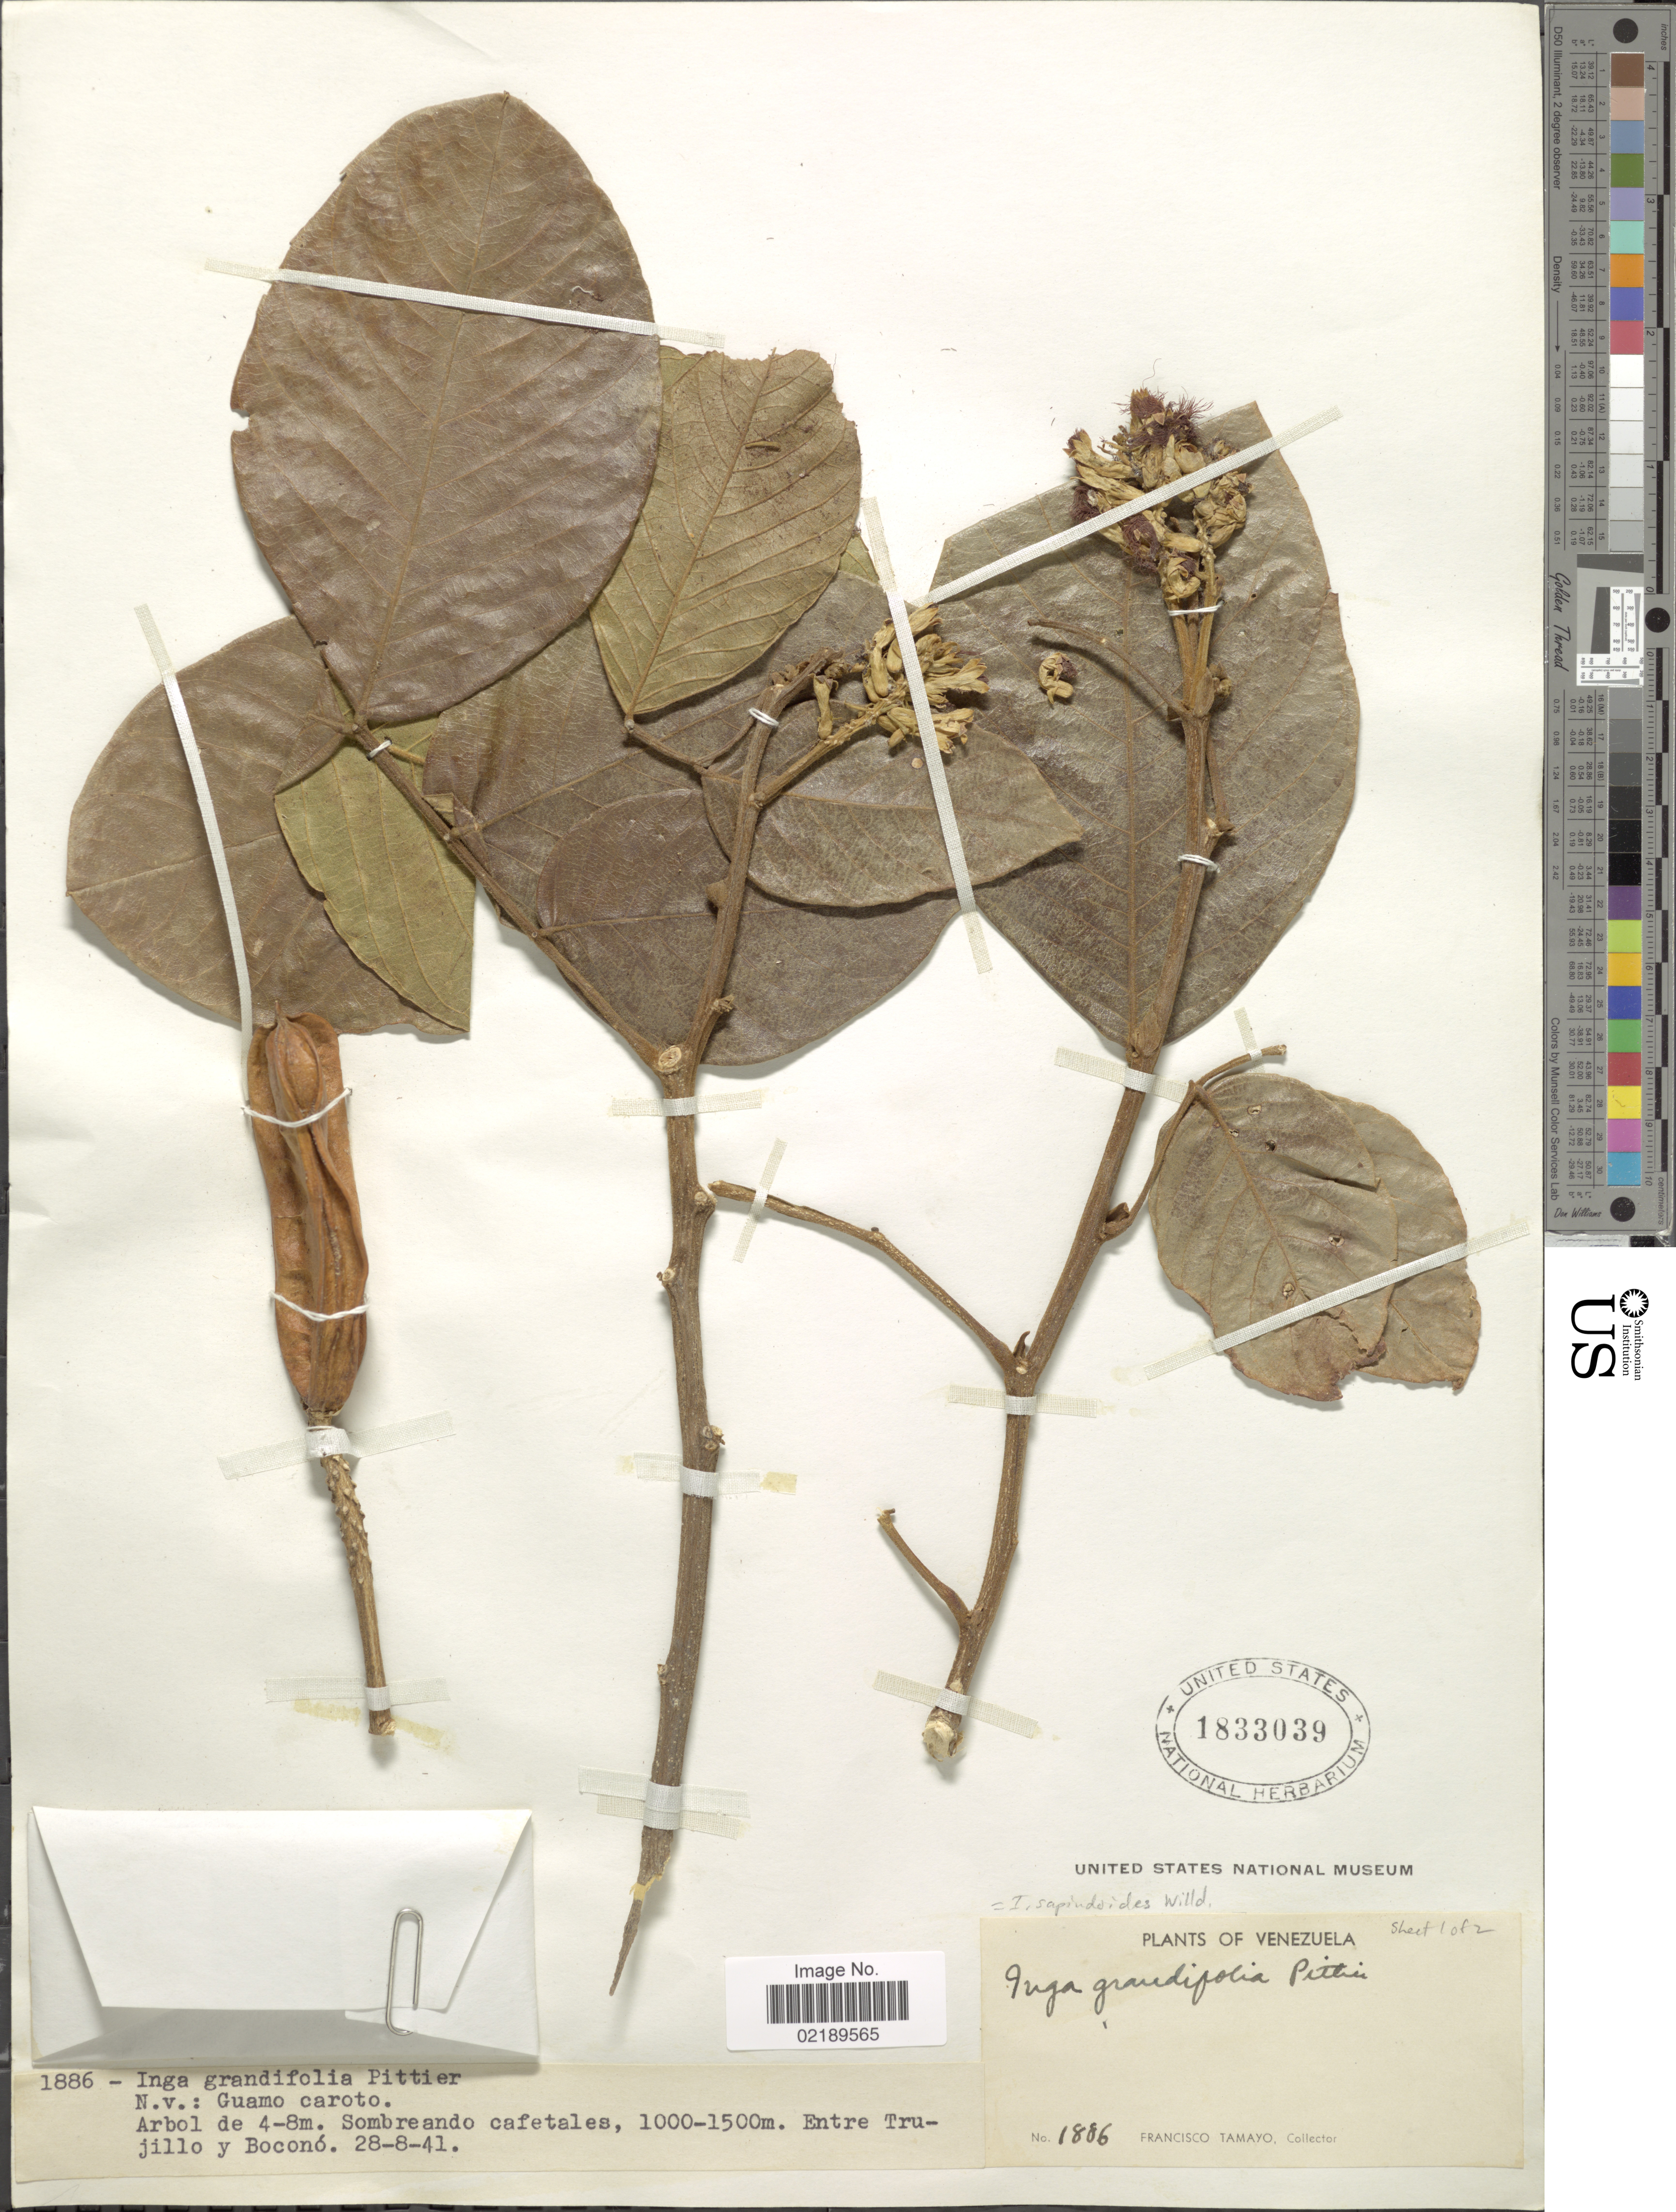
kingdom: Plantae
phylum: Tracheophyta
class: Magnoliopsida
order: Fabales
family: Fabaceae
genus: Inga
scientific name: Inga sapindoides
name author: Willd.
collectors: F. Tamayo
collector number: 1886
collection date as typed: Transcribed d/m/y: 28/8/41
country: Venezuela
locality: Sombreando cafetales, entre Trujillo y Bocono.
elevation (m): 1000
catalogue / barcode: US 1833039